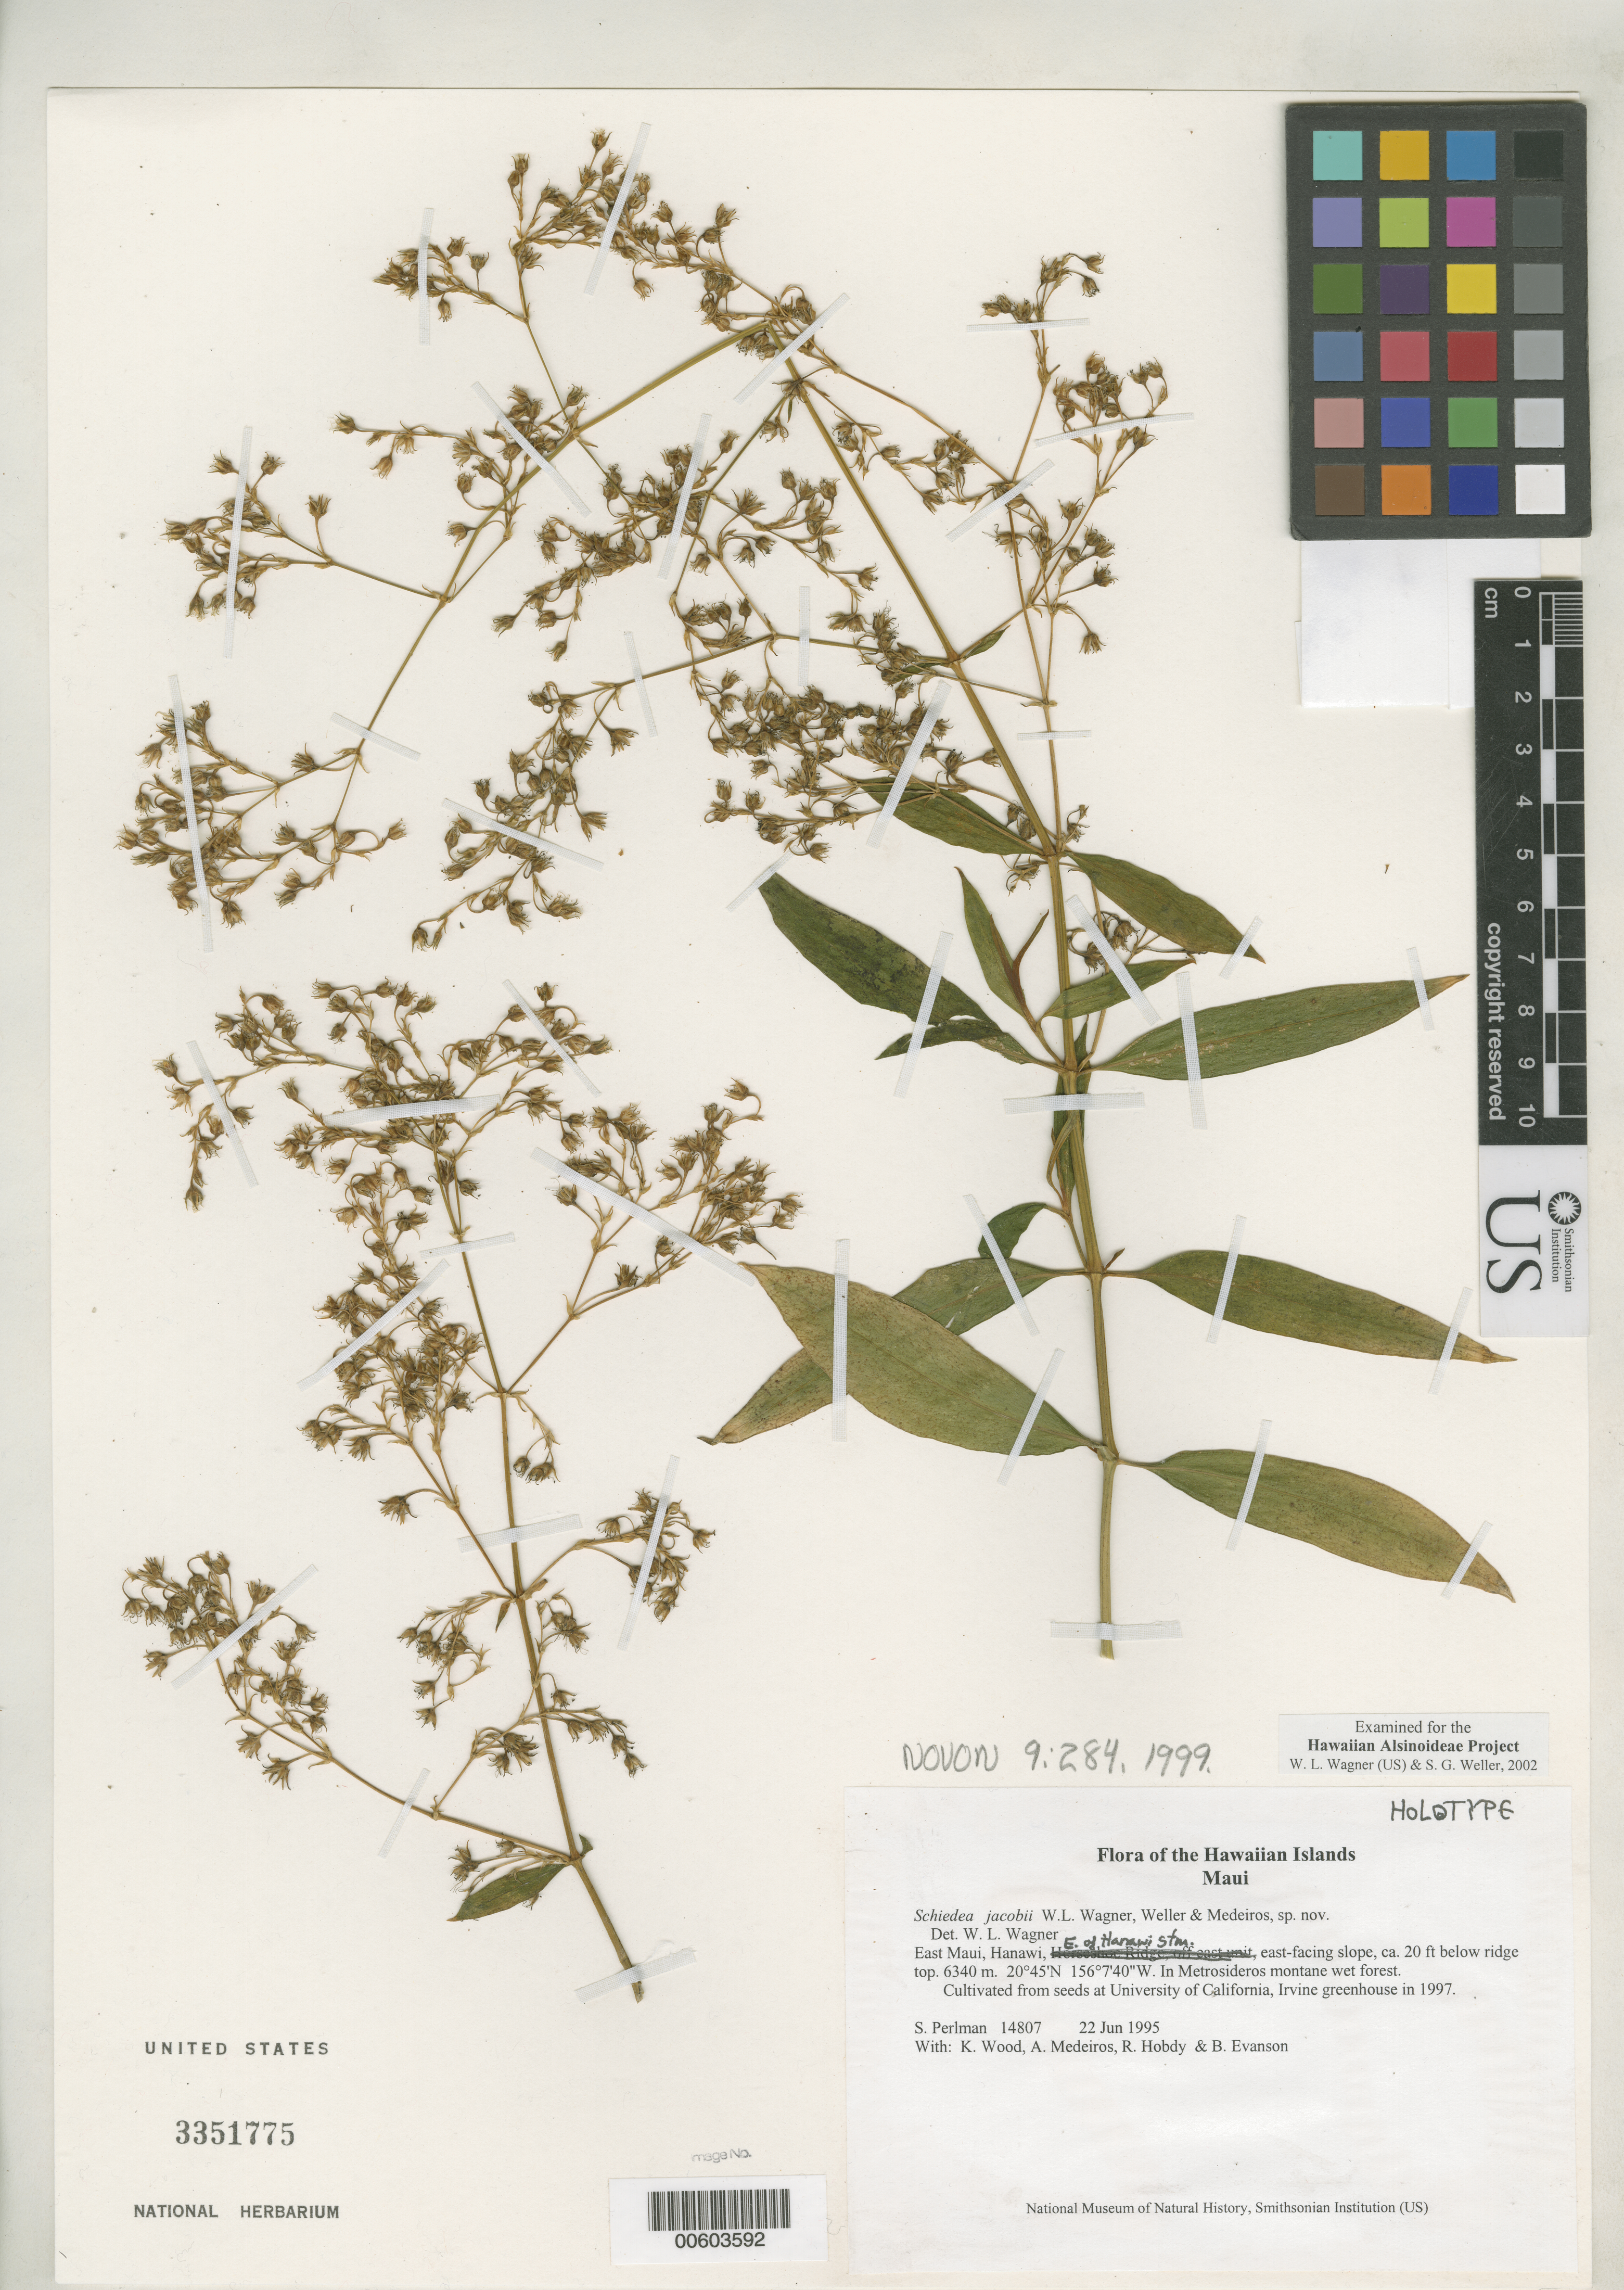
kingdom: Plantae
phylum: Tracheophyta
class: Magnoliopsida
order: Caryophyllales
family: Caryophyllaceae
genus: Schiedea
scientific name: Schiedea jacobii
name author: W.L. Wagner et al.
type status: Holotype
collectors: S. P. Perlman, K. Wood, A. Medeiros, R. Hobdy & B. Evanson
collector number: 14807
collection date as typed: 22 Jun 1995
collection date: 1995-06-22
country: United States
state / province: Hawaii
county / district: Maui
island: Maui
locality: East Maui, Hanawi, east-facing slope, ca. 20 Ft. below ridge Top.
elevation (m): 1932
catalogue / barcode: US 3351775